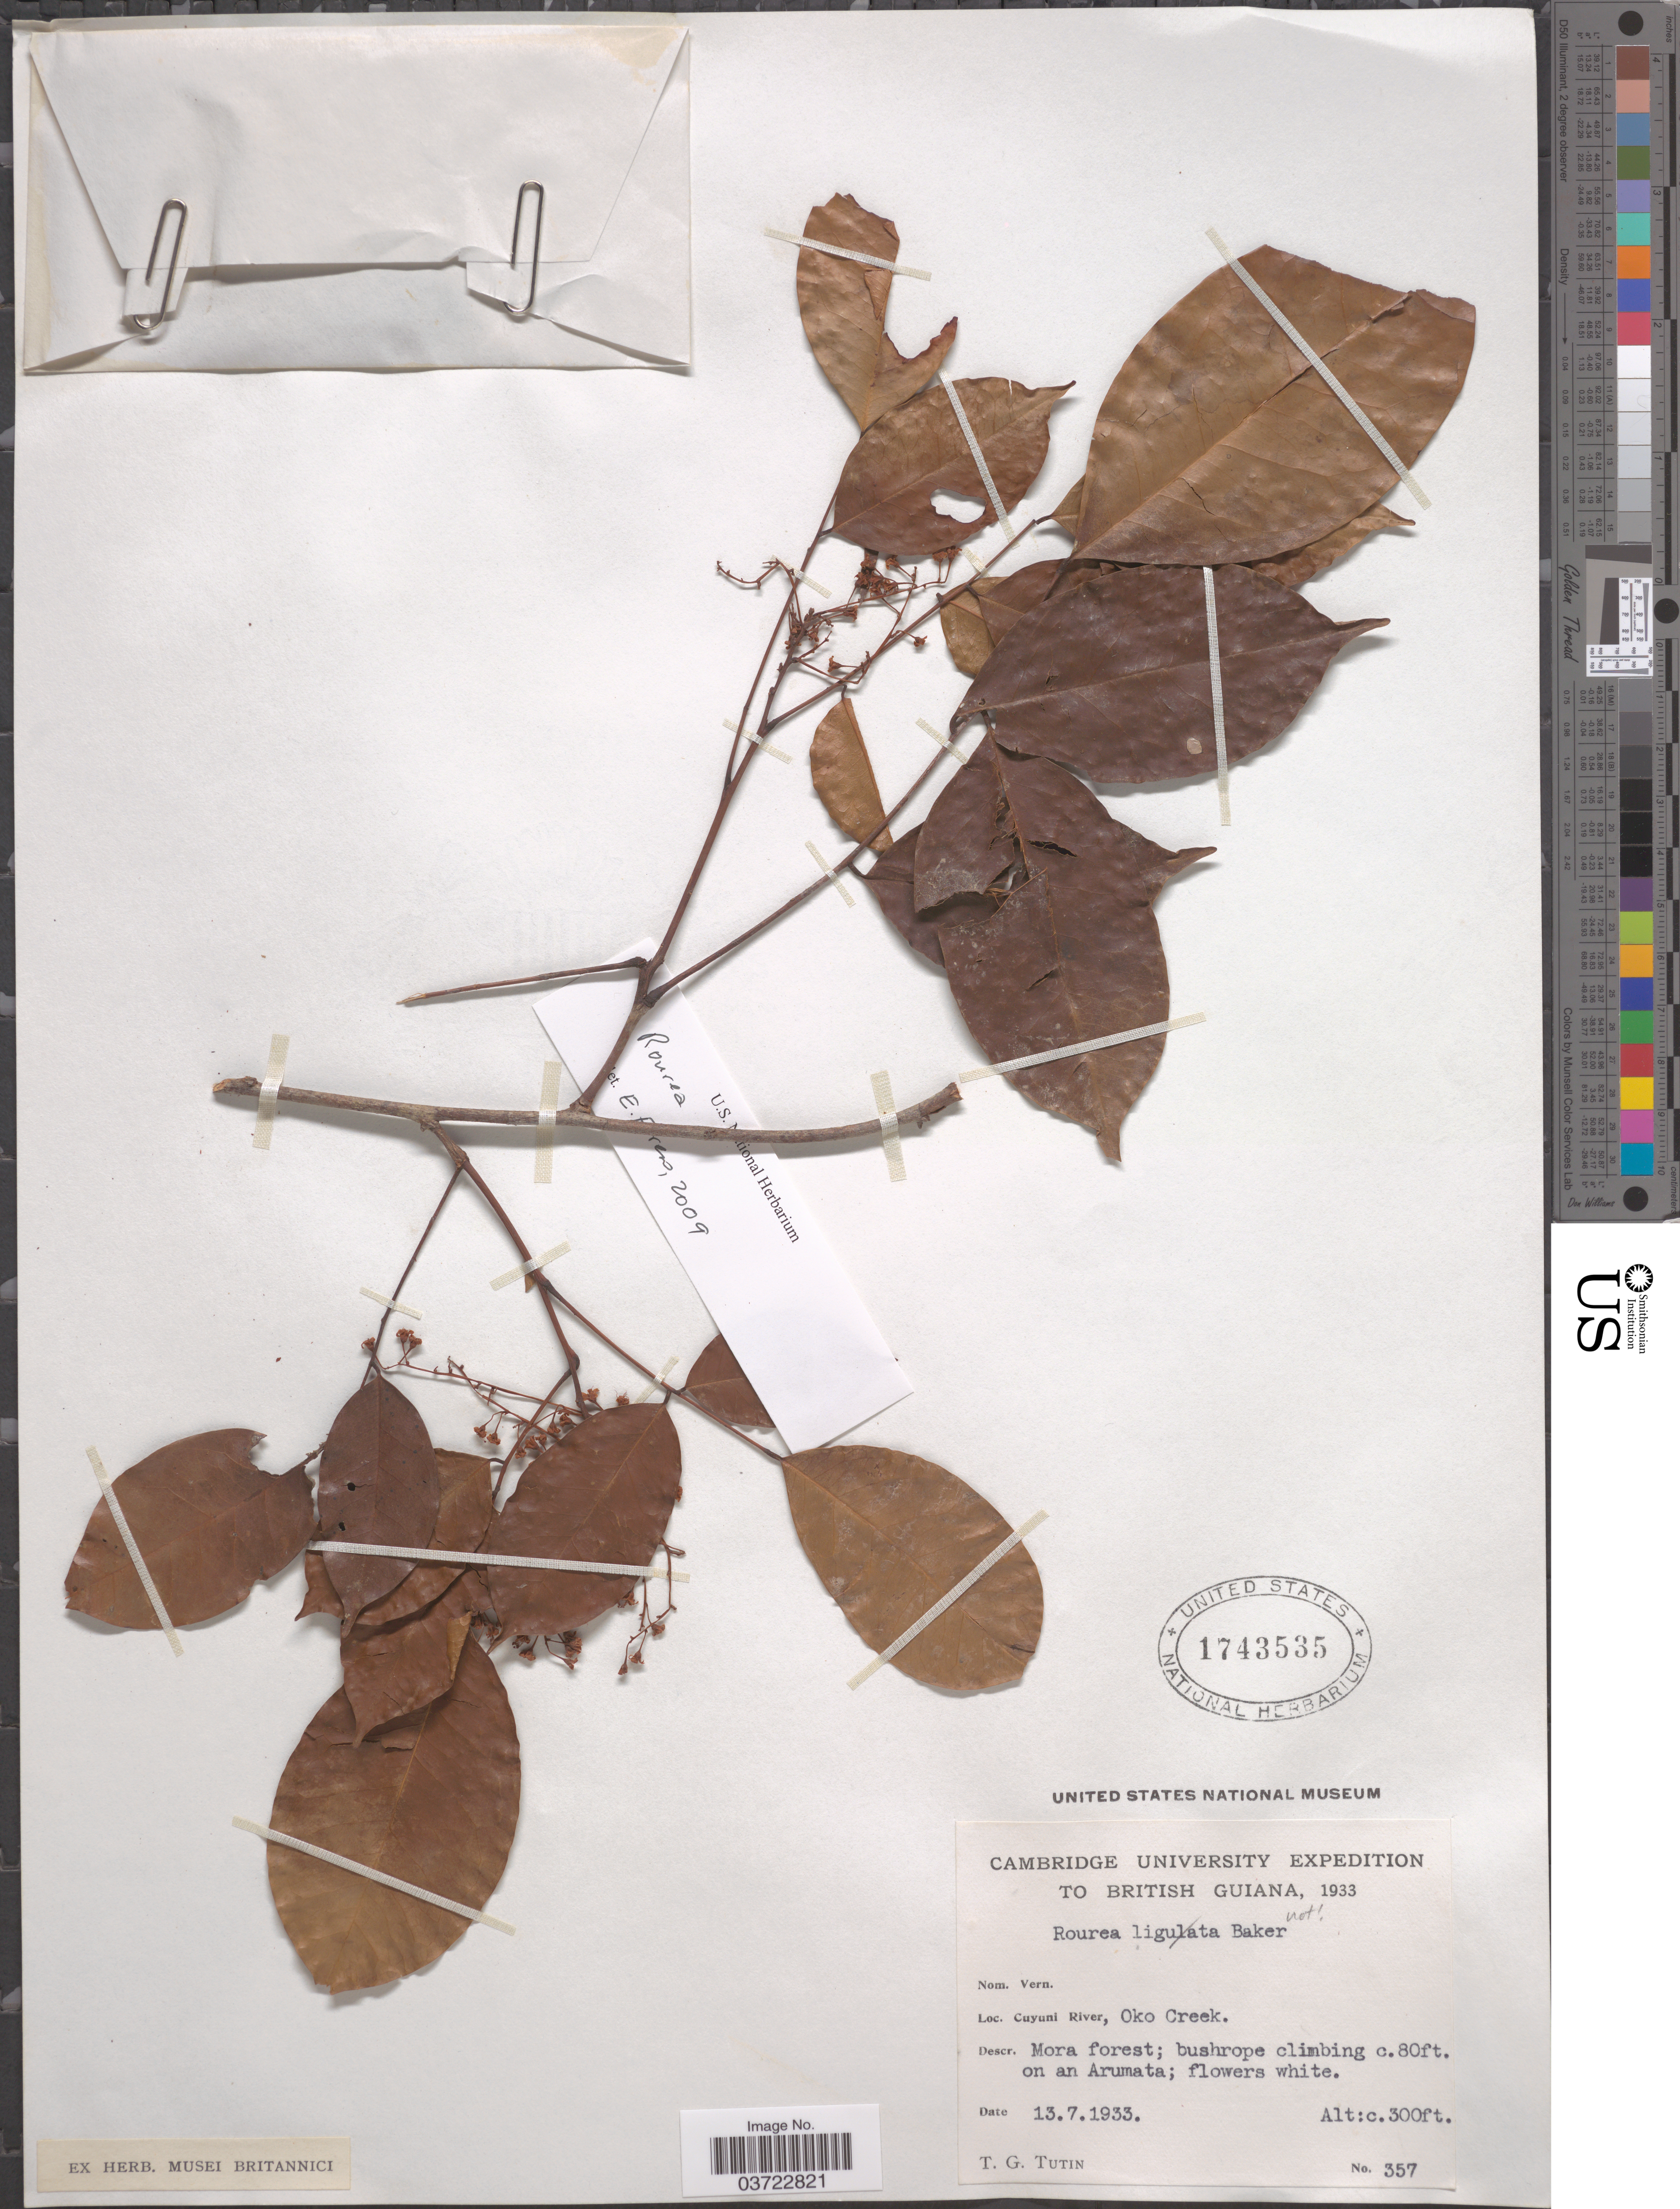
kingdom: Plantae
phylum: Tracheophyta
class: Magnoliopsida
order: Oxalidales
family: Connaraceae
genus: Rourea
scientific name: Rourea sp.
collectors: T. G. Tutin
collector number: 357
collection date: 1933-07-13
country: Guyana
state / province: Cuyuni-Mazaruni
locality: British Guiana. Cuyuni River, Oko Creek.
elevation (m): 91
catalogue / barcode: US 1743535